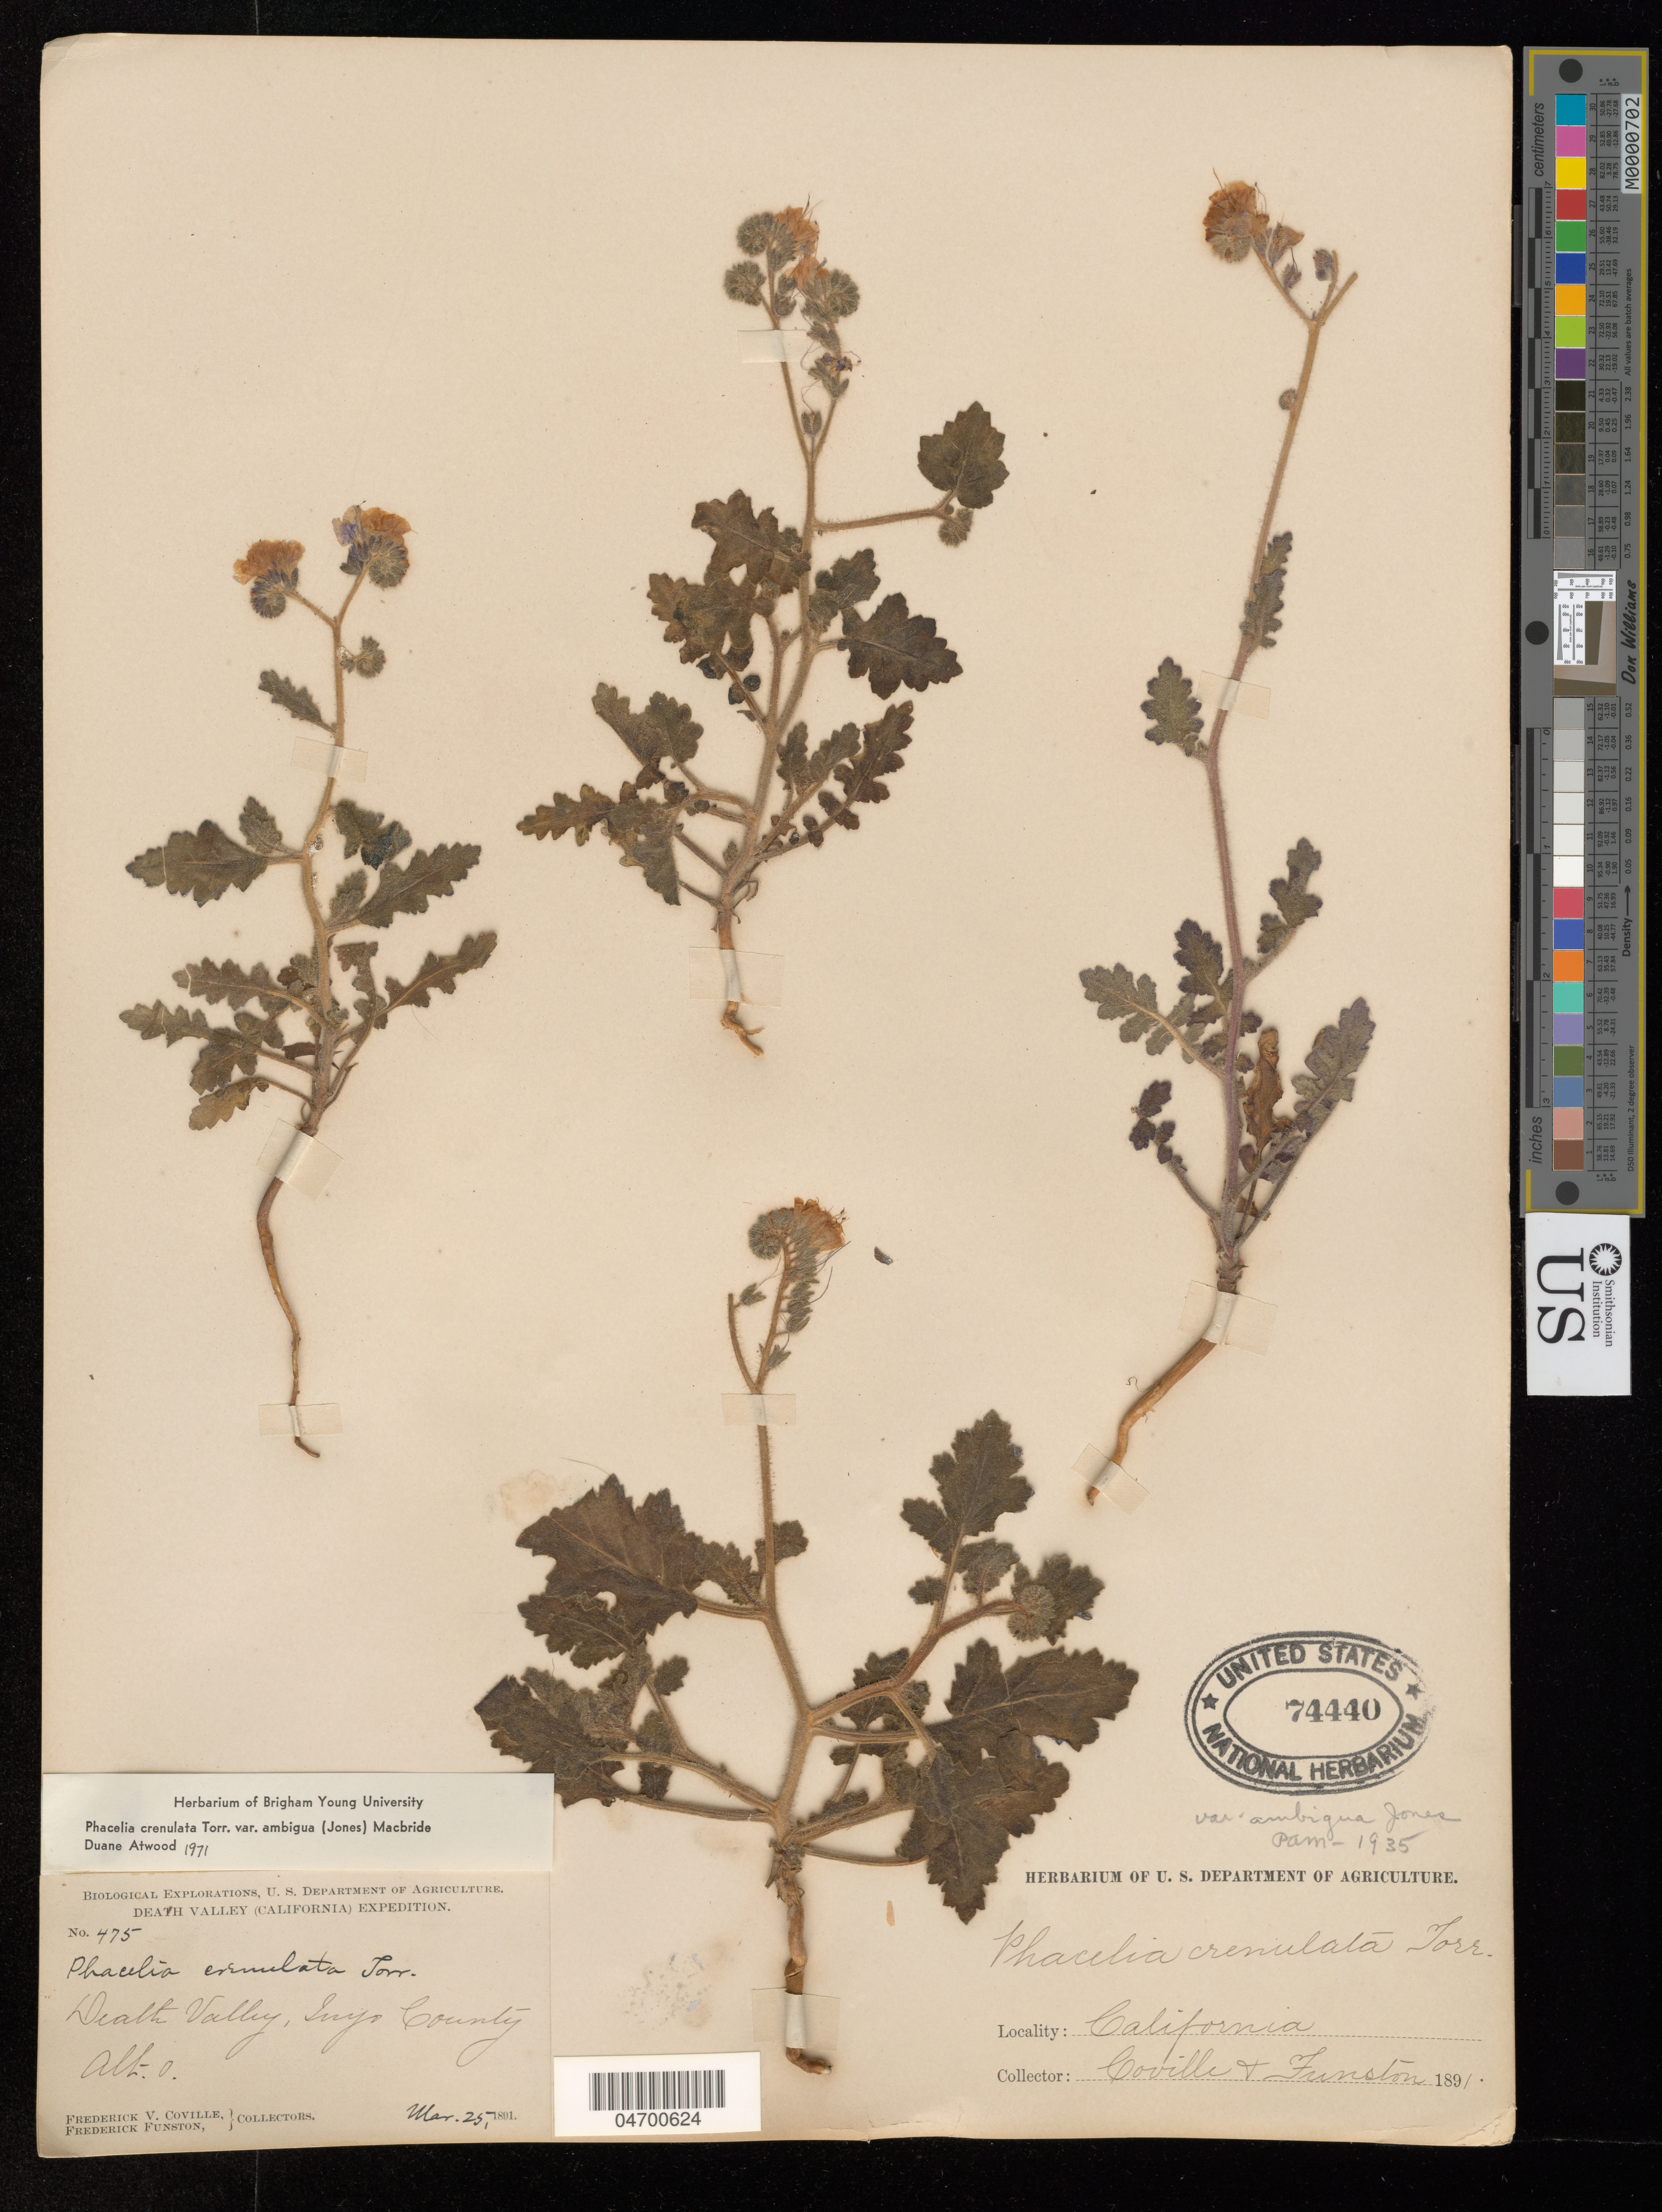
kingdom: Plantae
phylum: Tracheophyta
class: Magnoliopsida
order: Boraginales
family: Hydrophyllaceae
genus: Phacelia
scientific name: Phacelia crenulata var. ambigua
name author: (M.E. Jones) J.F. Macbr.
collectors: F. V. Coville & F. Funston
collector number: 475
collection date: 1891-03-25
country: United States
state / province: California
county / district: Inyo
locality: Death Valley (California) Expedition. Death Valley, Inyo County.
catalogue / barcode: US 74440